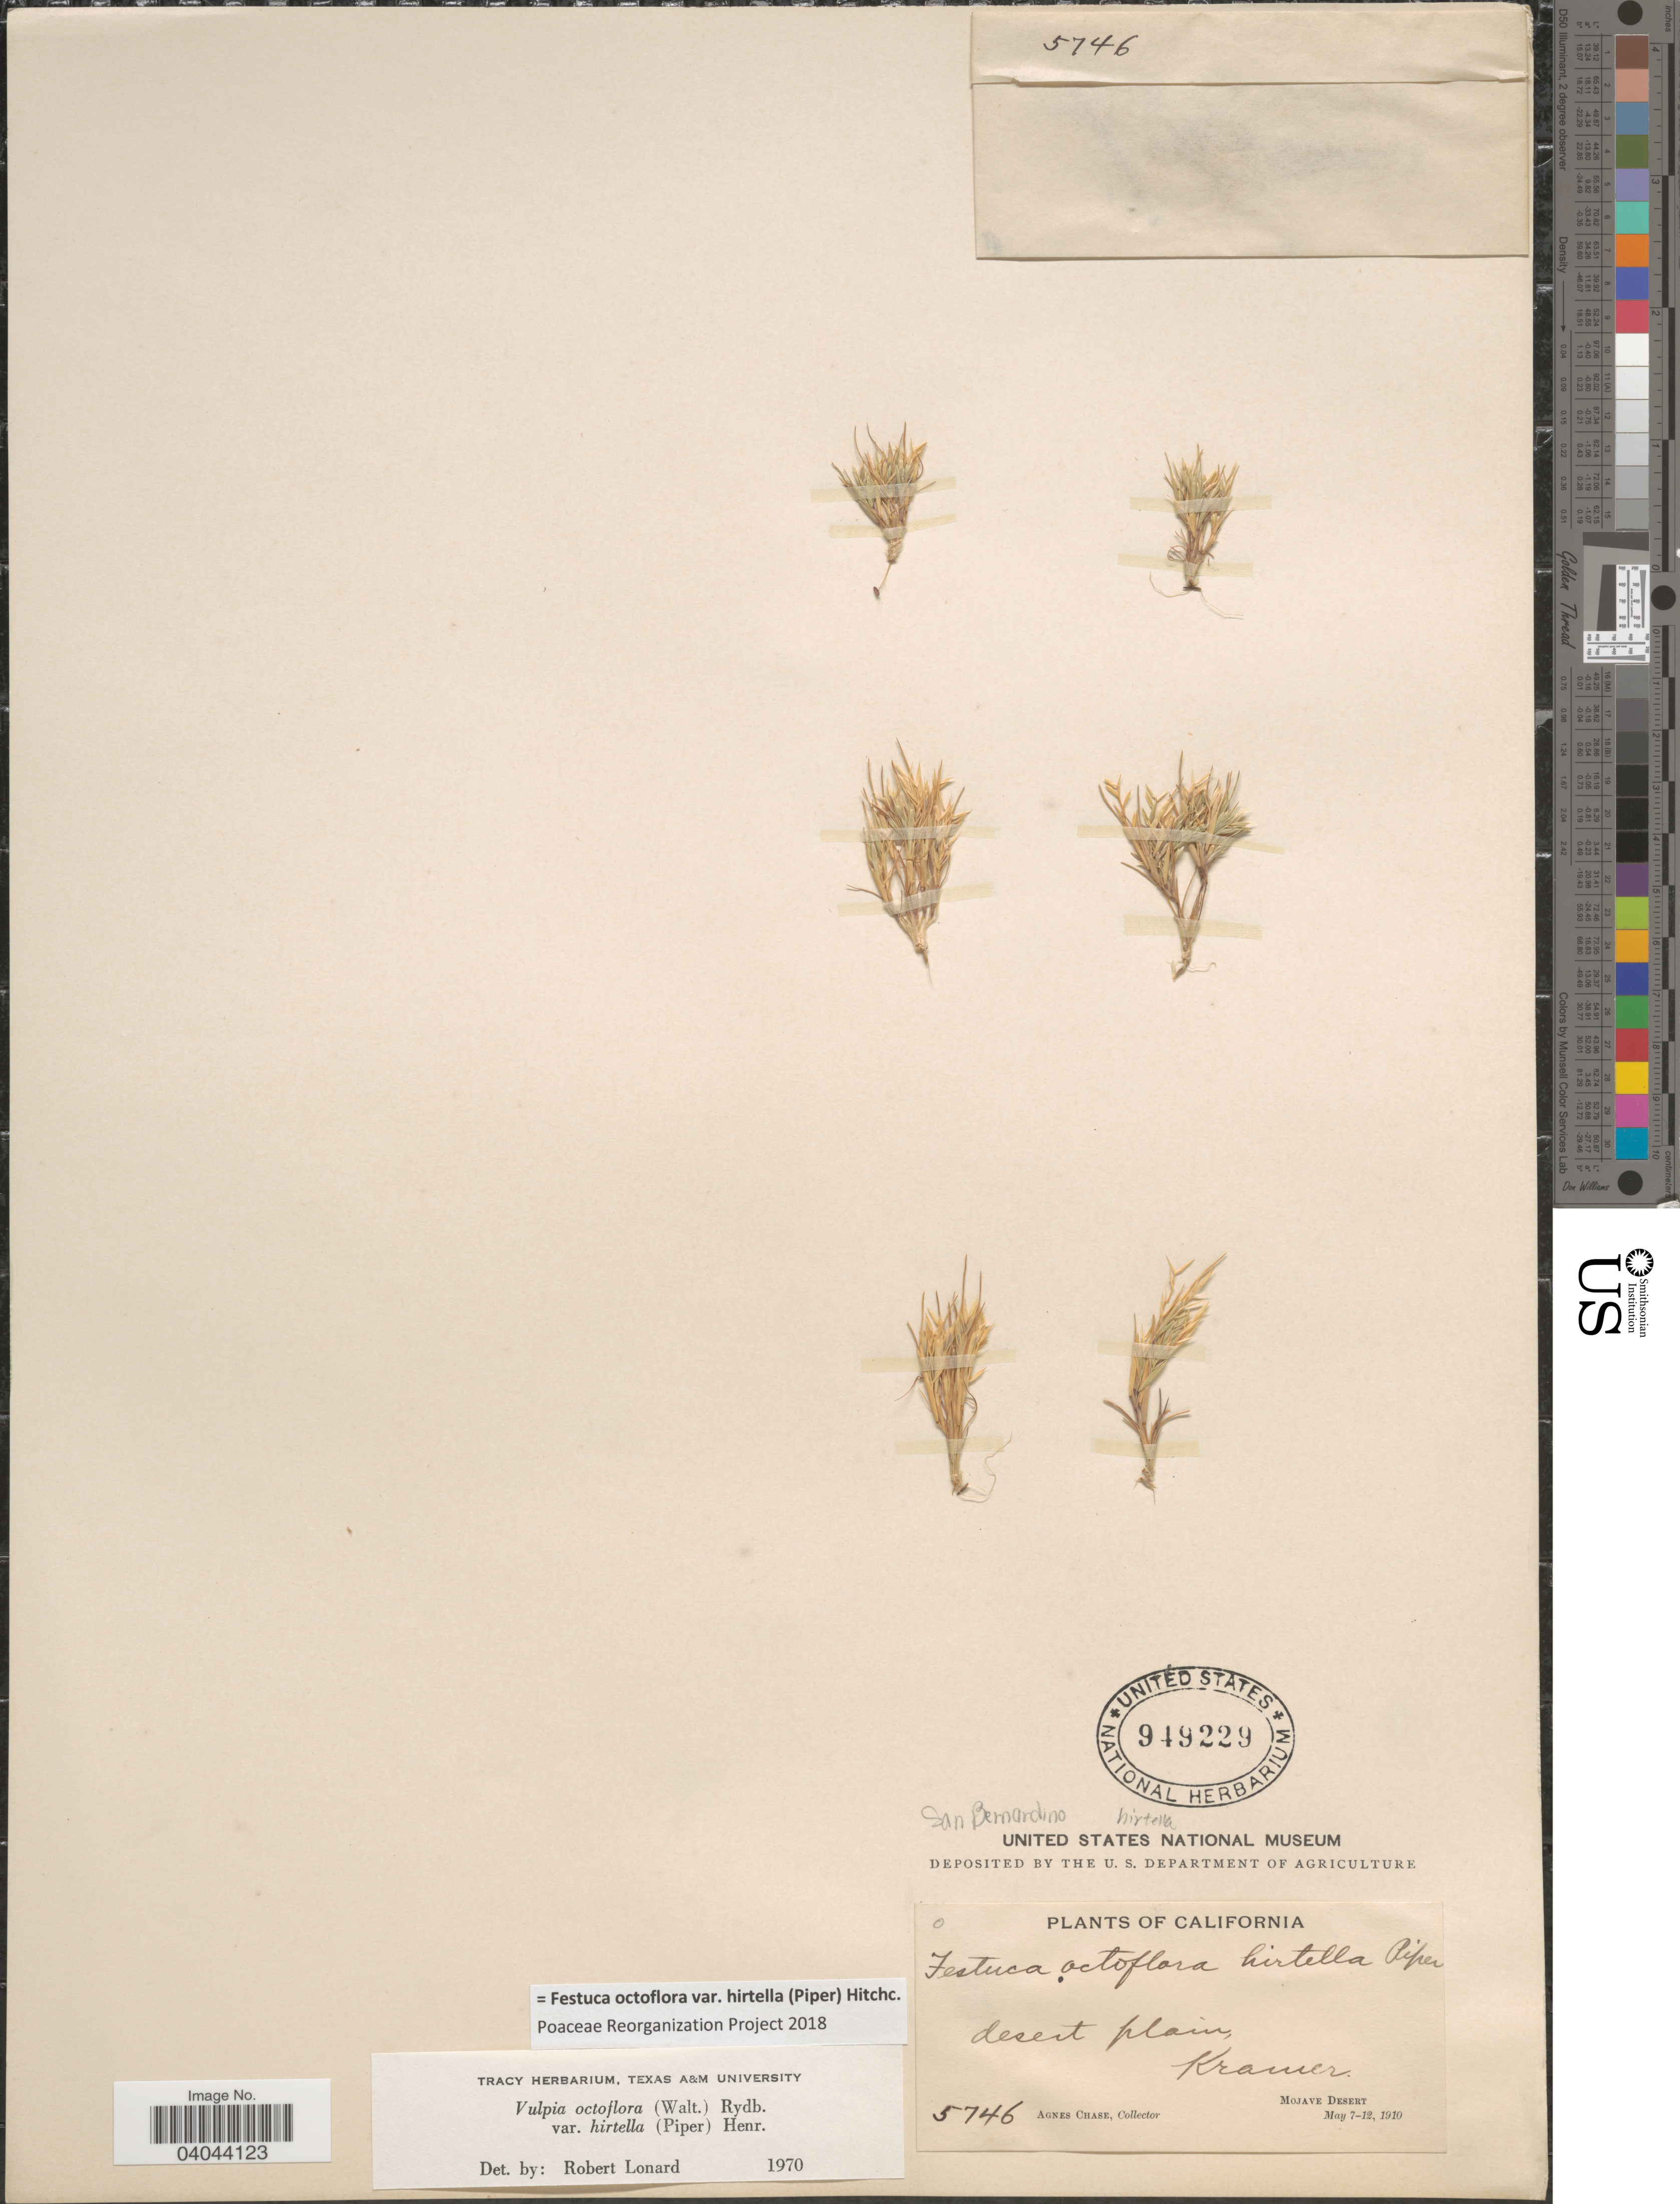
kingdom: Plantae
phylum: Tracheophyta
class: Liliopsida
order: Poales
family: Poaceae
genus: Festuca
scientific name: Festuca octoflora var. hirtella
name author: Piper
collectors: A. Chase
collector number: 5746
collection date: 1910-05-07/1910-05-12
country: United States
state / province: California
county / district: San Bernardino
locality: San Bernardino. Kramer. Mojave Desert.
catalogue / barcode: US 949229